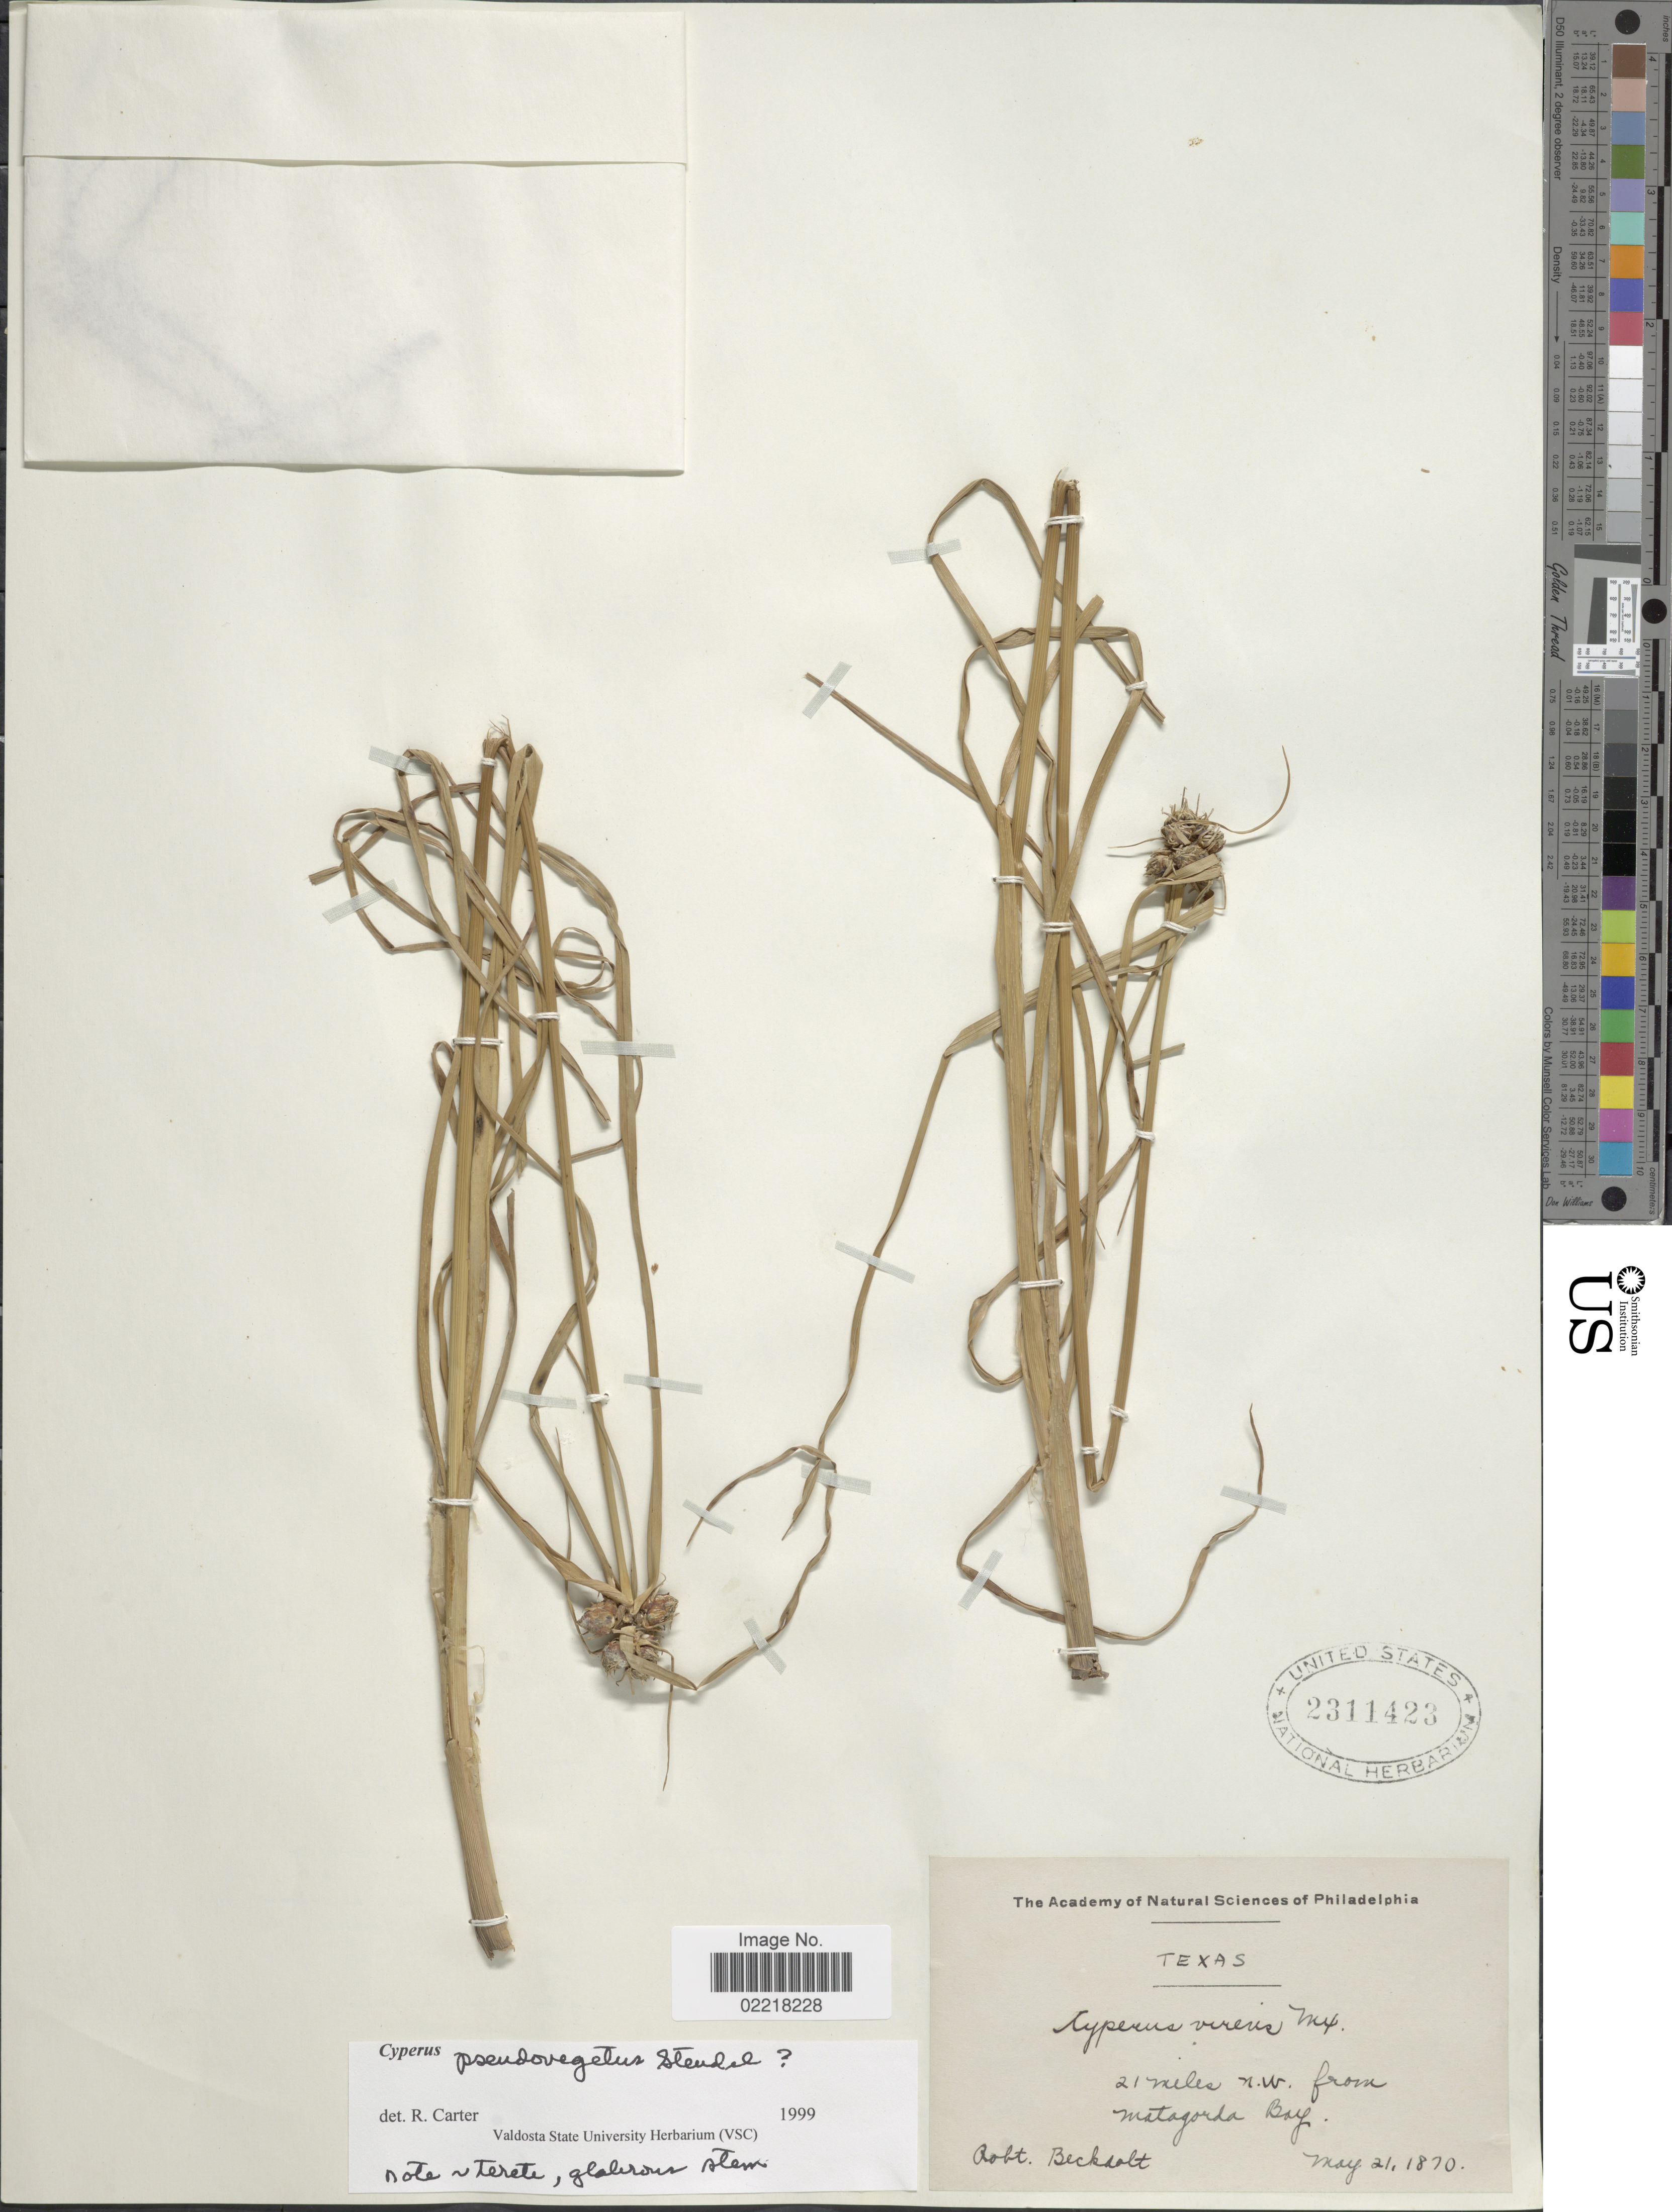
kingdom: Plantae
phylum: Tracheophyta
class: Liliopsida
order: Poales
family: Cyperaceae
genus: Cyperus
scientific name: Cyperus pseudovegetus Steud.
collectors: R. Beckdolt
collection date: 1870-05-21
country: United States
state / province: Texas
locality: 21 miles n.w. from Matagorda Bay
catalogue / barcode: US 2311423